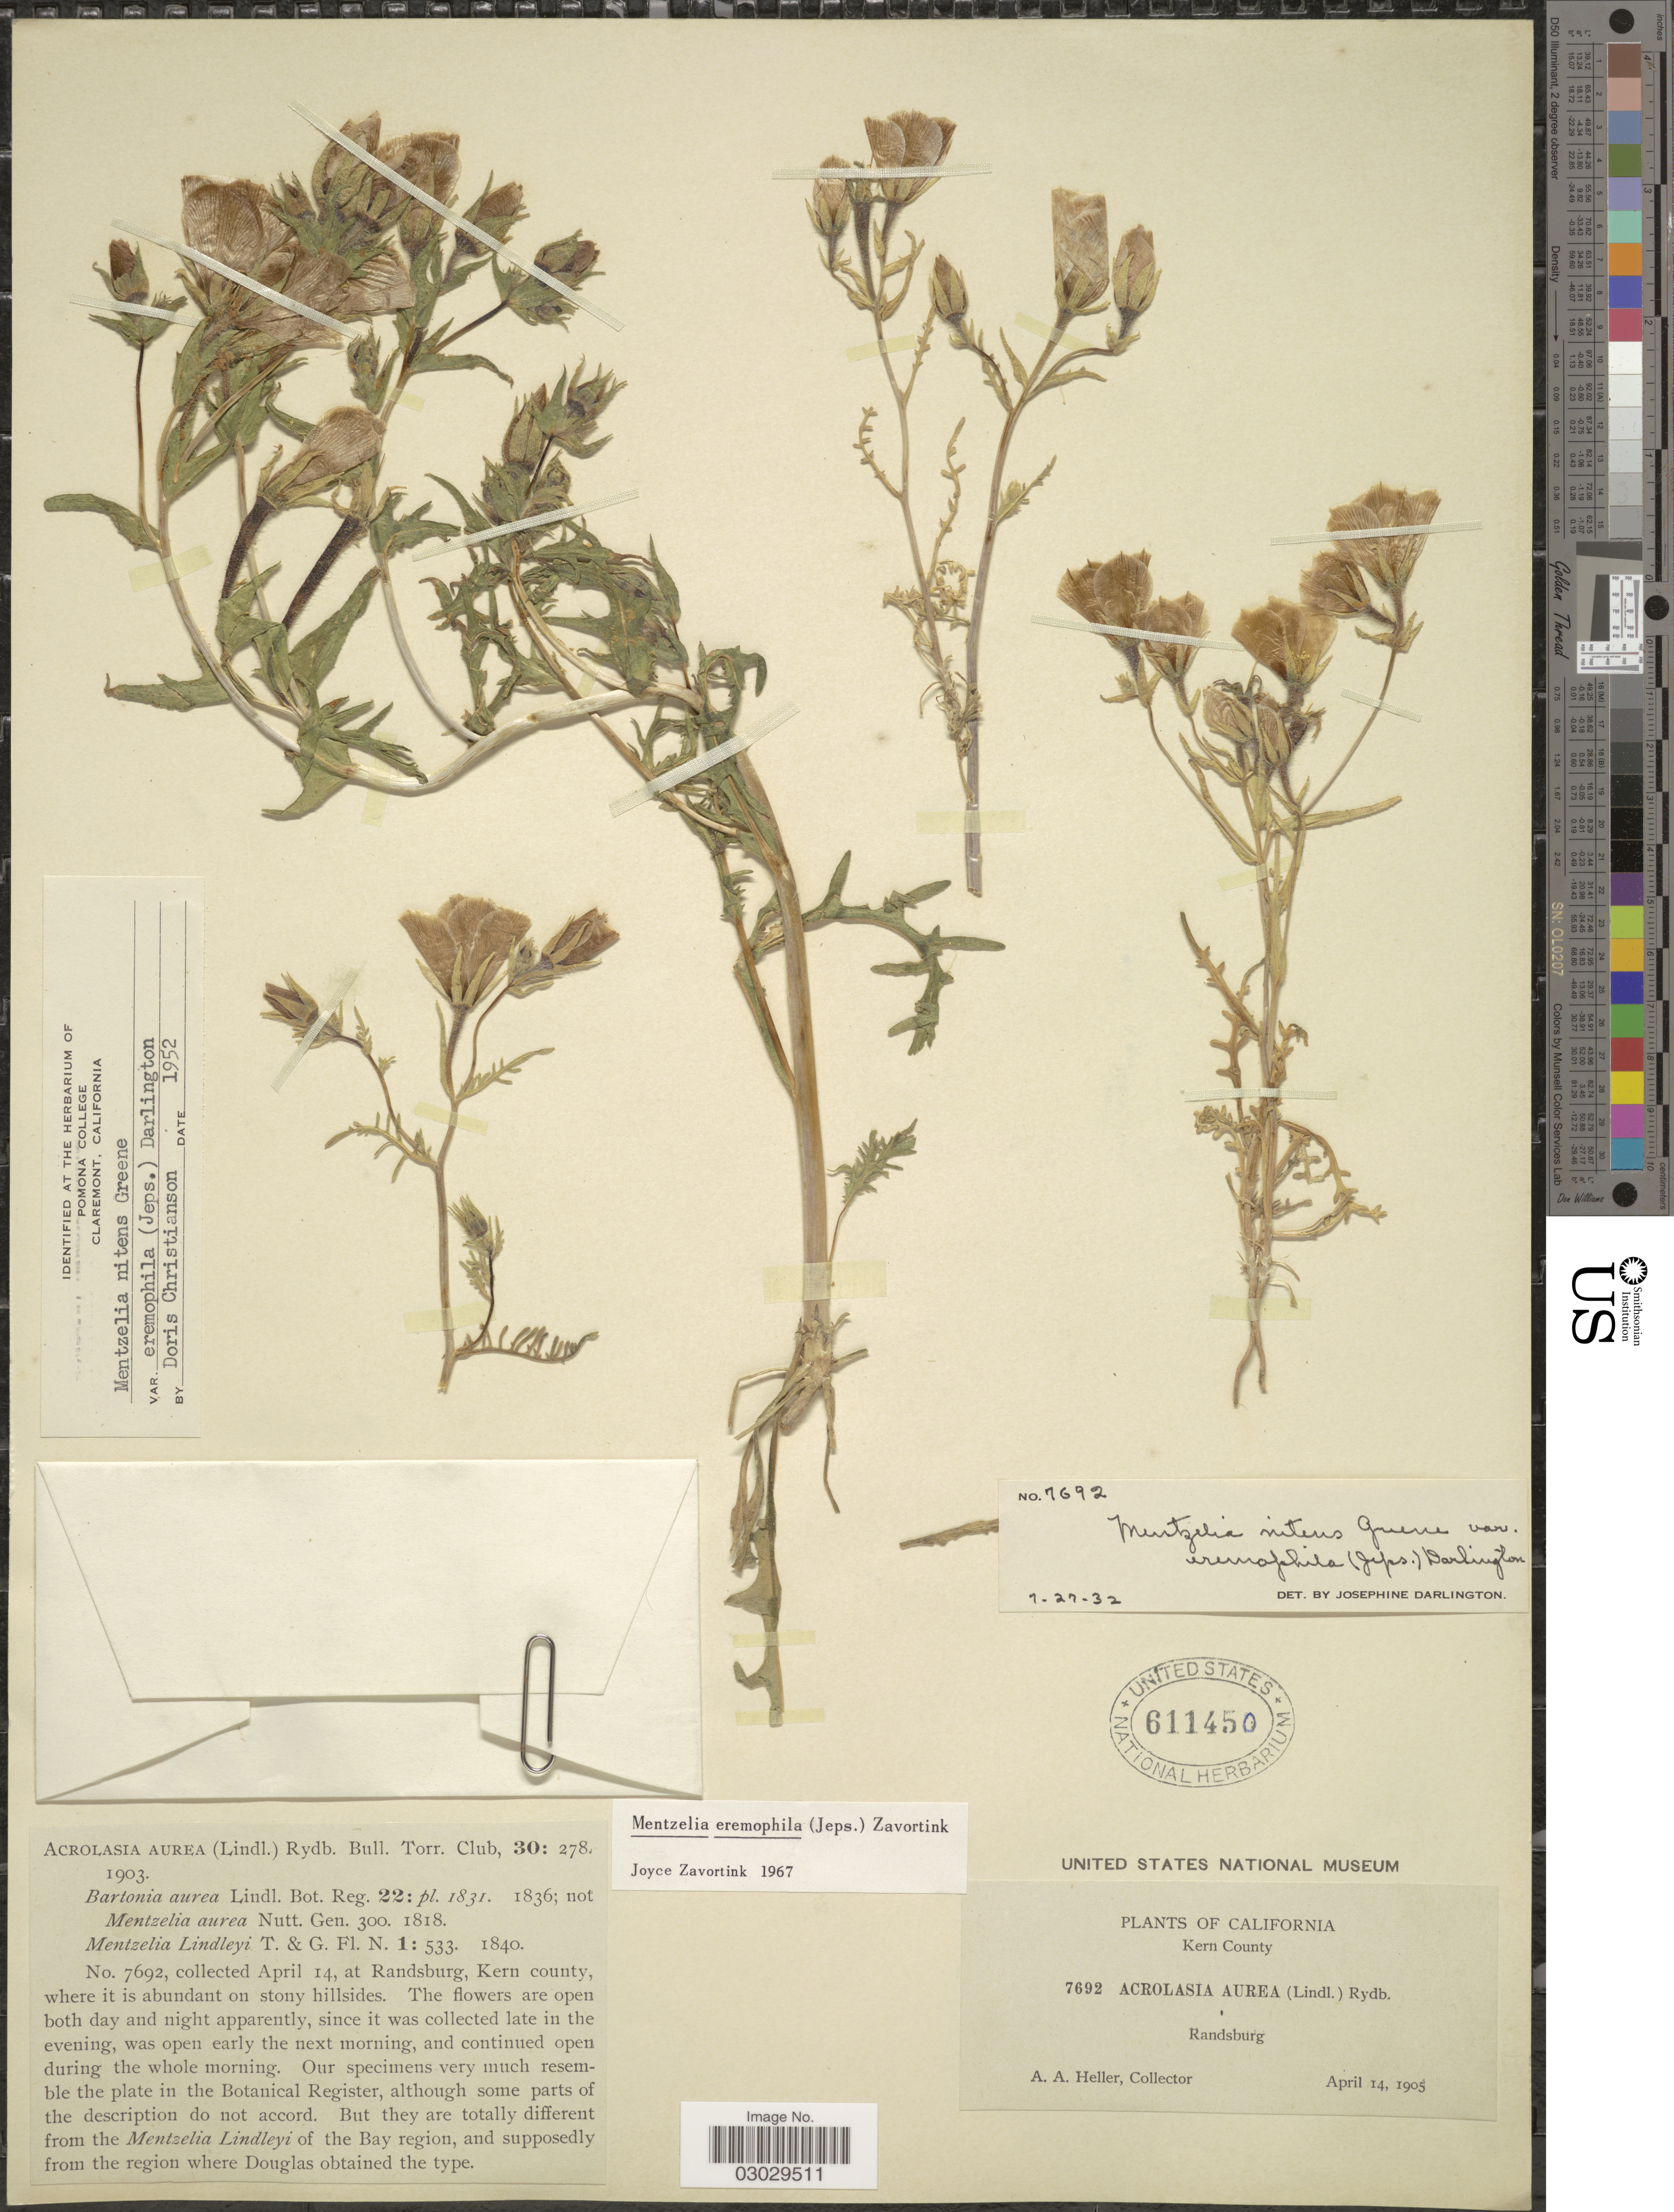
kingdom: Plantae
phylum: Tracheophyta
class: Magnoliopsida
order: Cornales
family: Loasaceae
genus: Mentzelia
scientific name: Mentzelia eremophila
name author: (Jeps.) H.J. Thomps. & J.E. Roberts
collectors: A. A. Heller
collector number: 7692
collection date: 1905-04-14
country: United States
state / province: California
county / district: Kern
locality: Kern County. Randsburg.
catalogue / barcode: US 611450